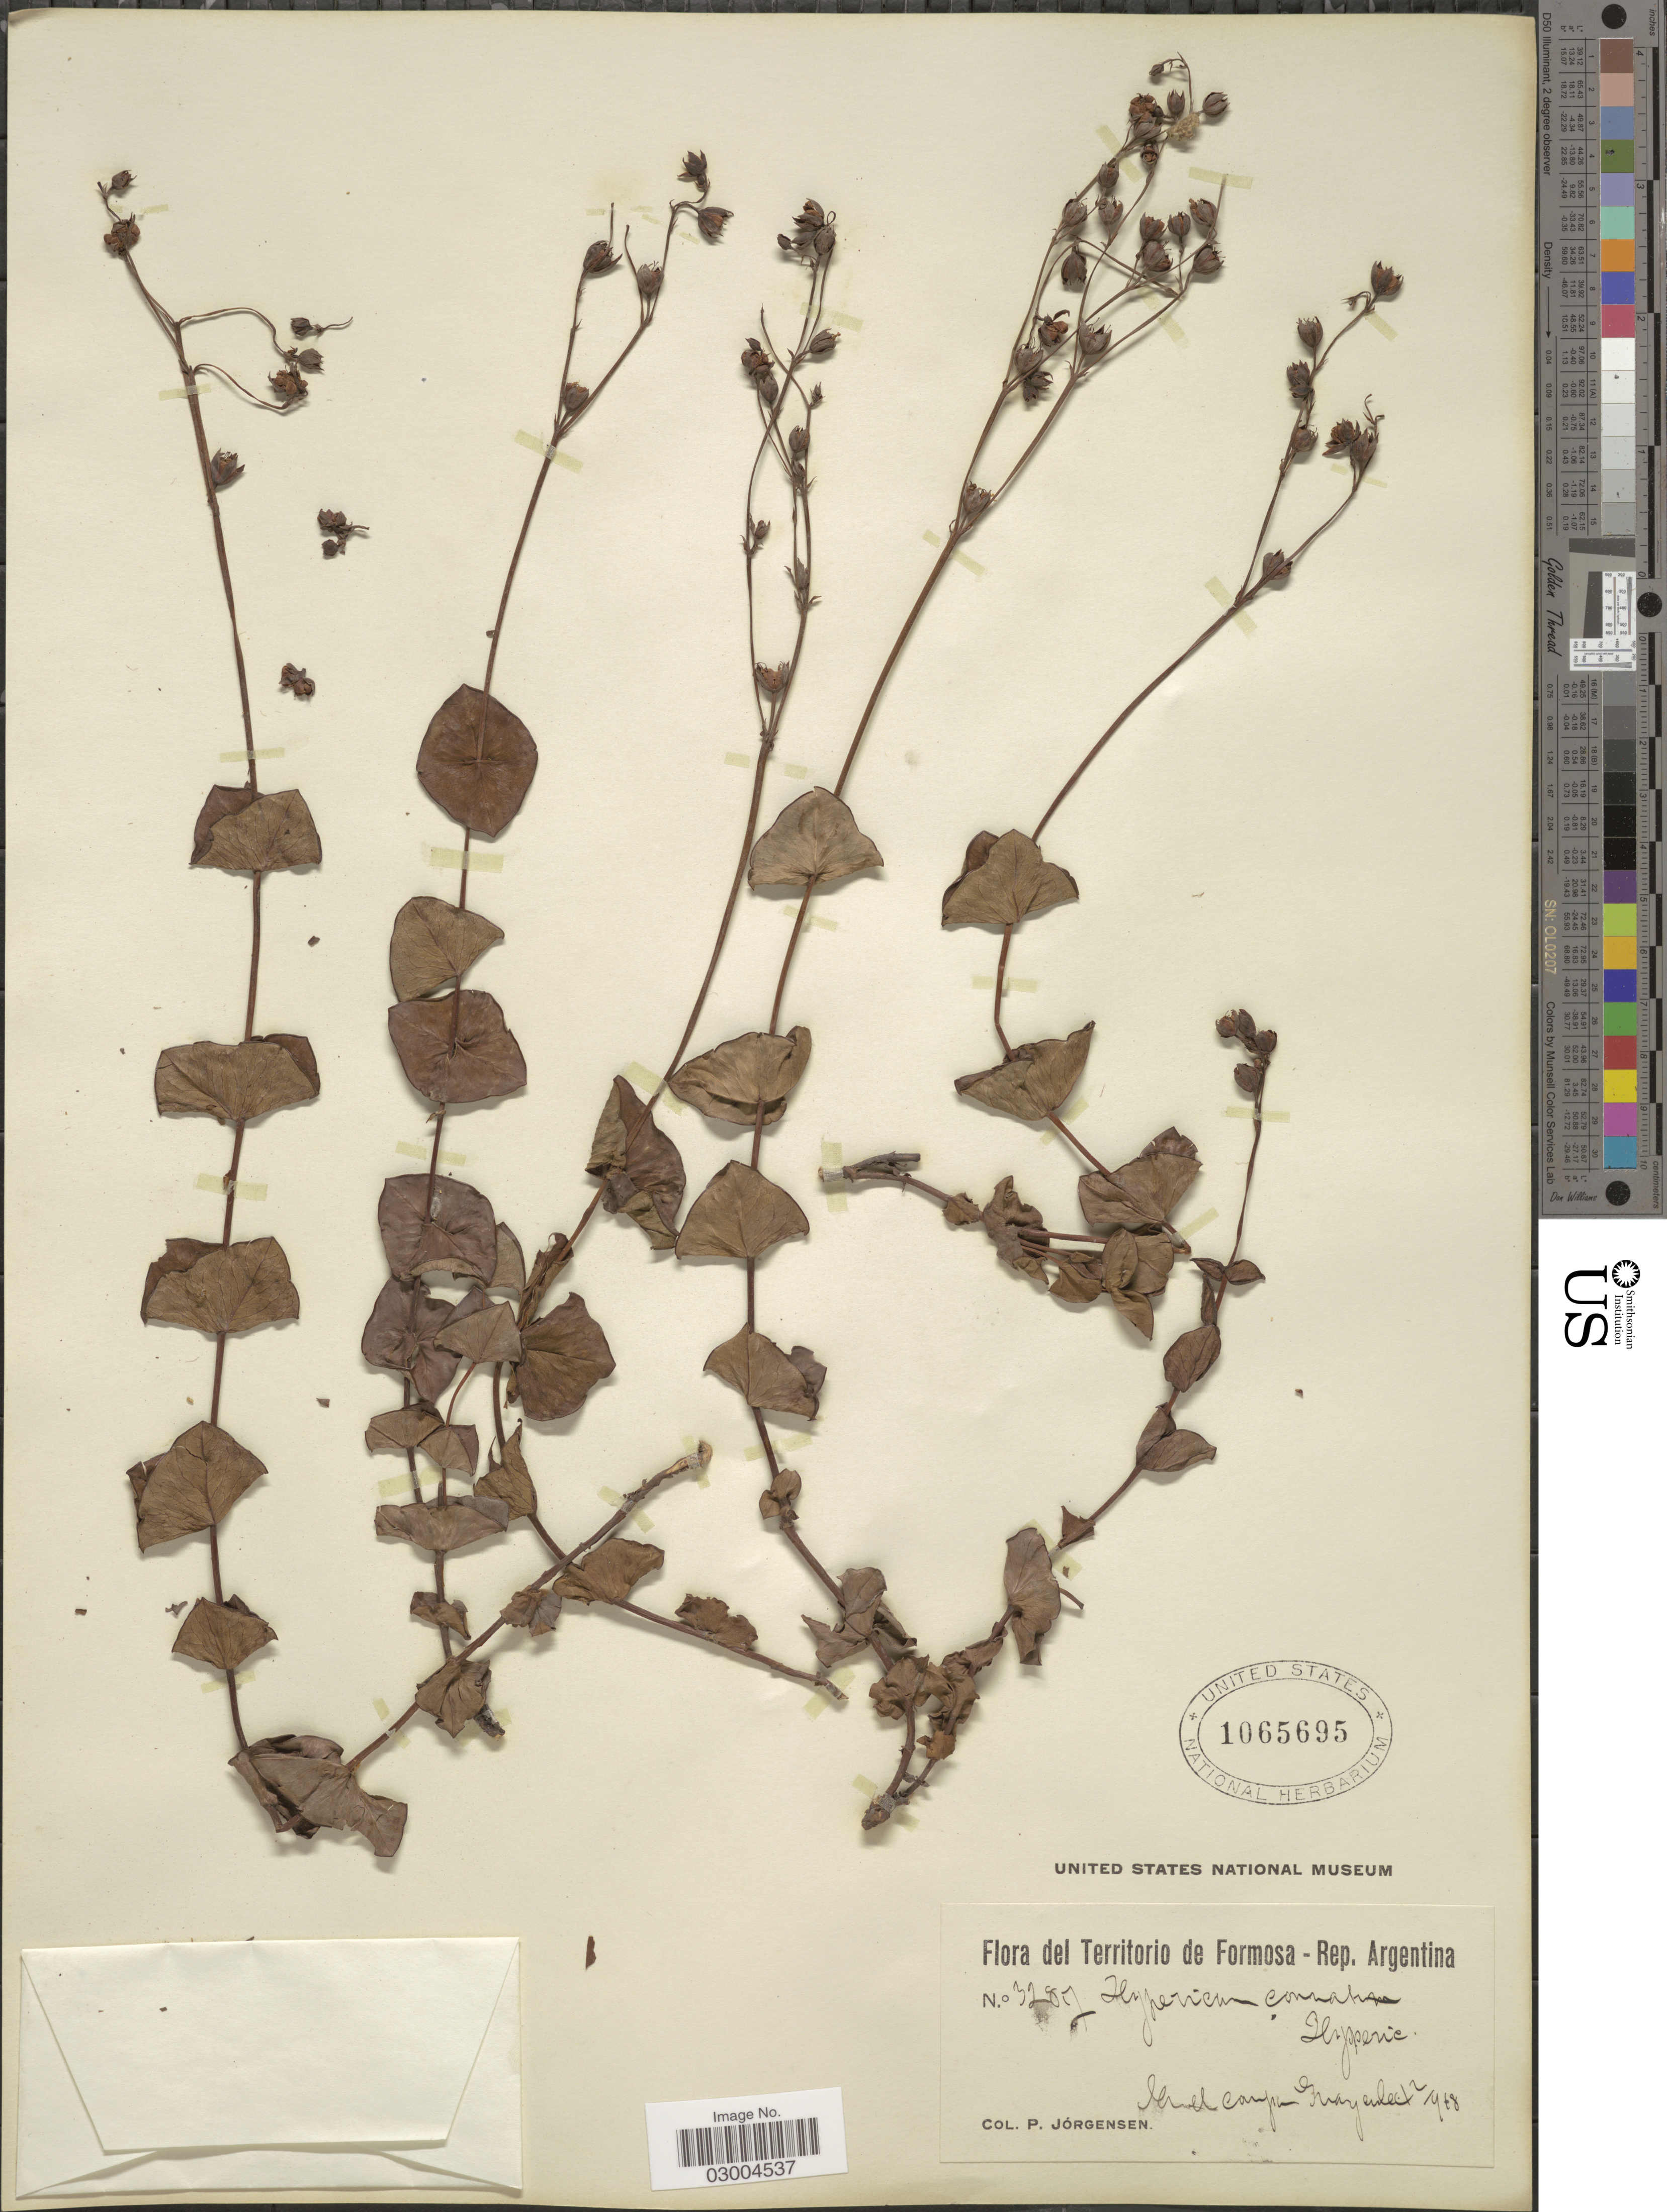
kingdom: Plantae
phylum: Tracheophyta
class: Magnoliopsida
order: Malpighiales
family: Hypericaceae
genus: Hypericum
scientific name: Hypericum connatum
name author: Lam.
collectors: P. Jörgensen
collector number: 32817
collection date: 1918-02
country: Argentina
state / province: Formosa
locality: En el campo Guaycolec.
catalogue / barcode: US 1065695